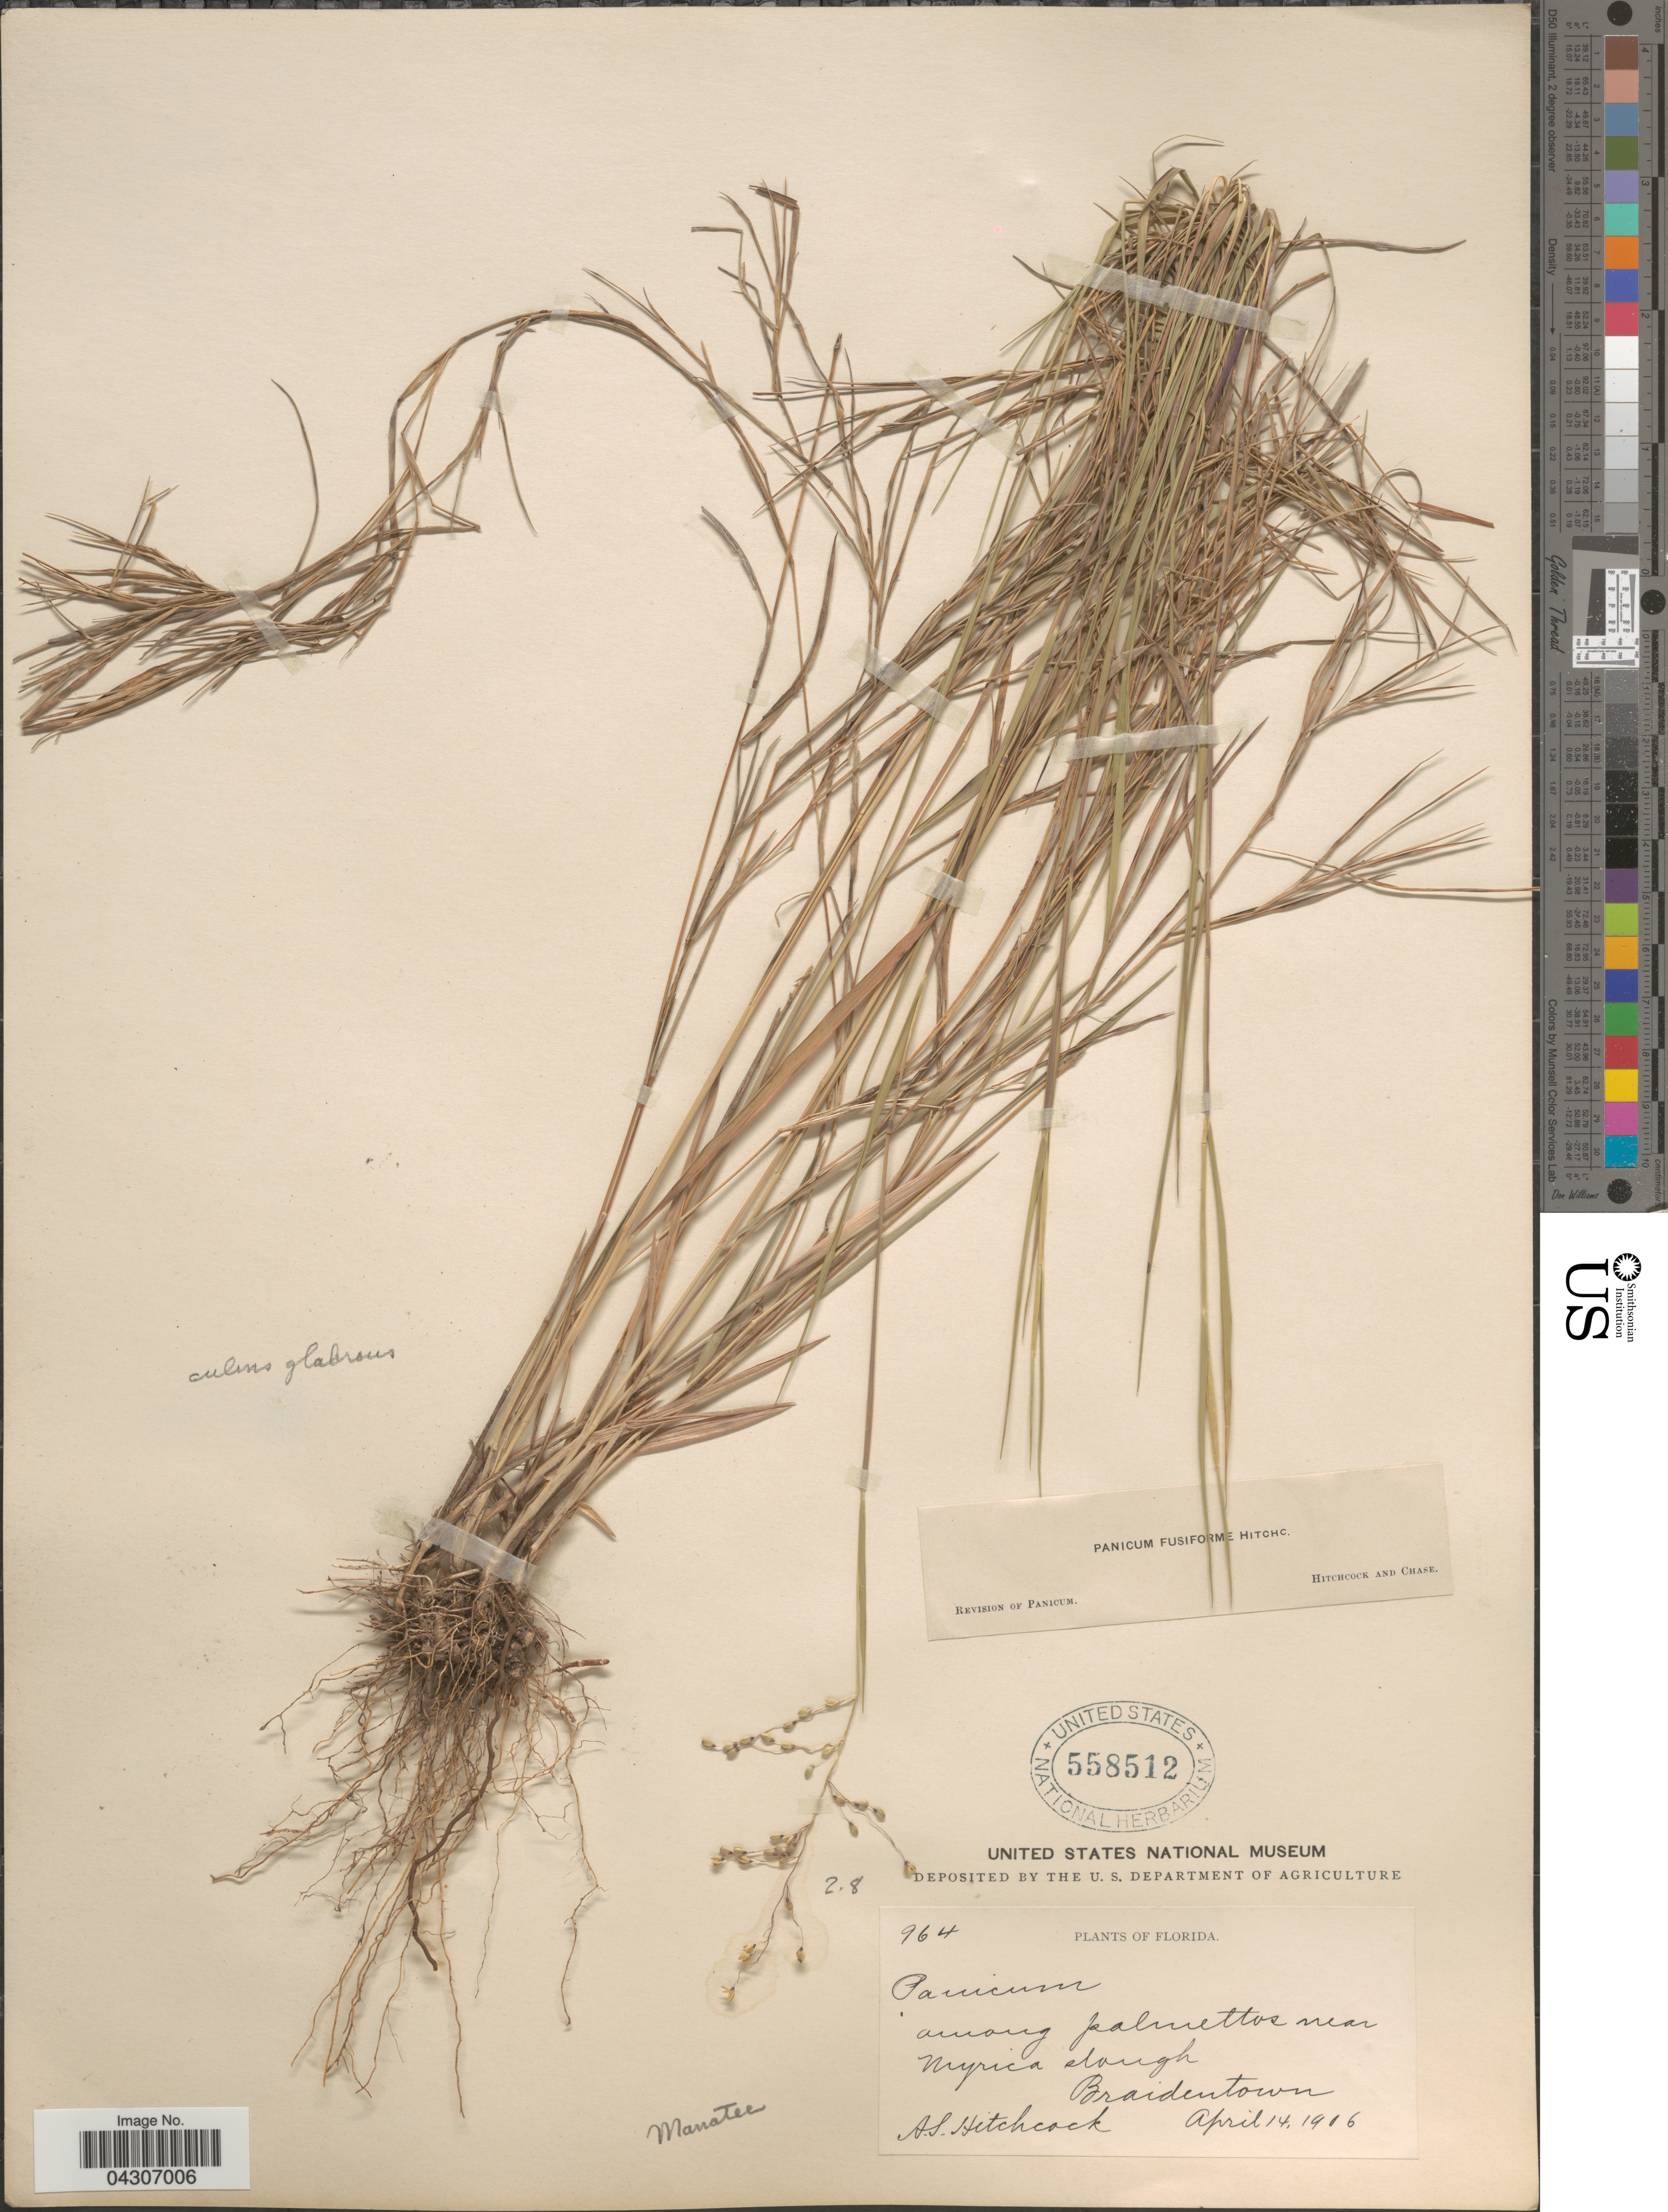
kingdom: Plantae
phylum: Tracheophyta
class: Liliopsida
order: Poales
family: Poaceae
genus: Dichanthelium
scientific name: Dichanthelium aciculare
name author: (Desv. ex Poir.) Gould & C.A. Clark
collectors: A. S. Hitchcock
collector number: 964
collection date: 1906-04-14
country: United States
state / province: Florida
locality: Manatee. Among palmettos near Myrica slough. Braidentown.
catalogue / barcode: US 558512